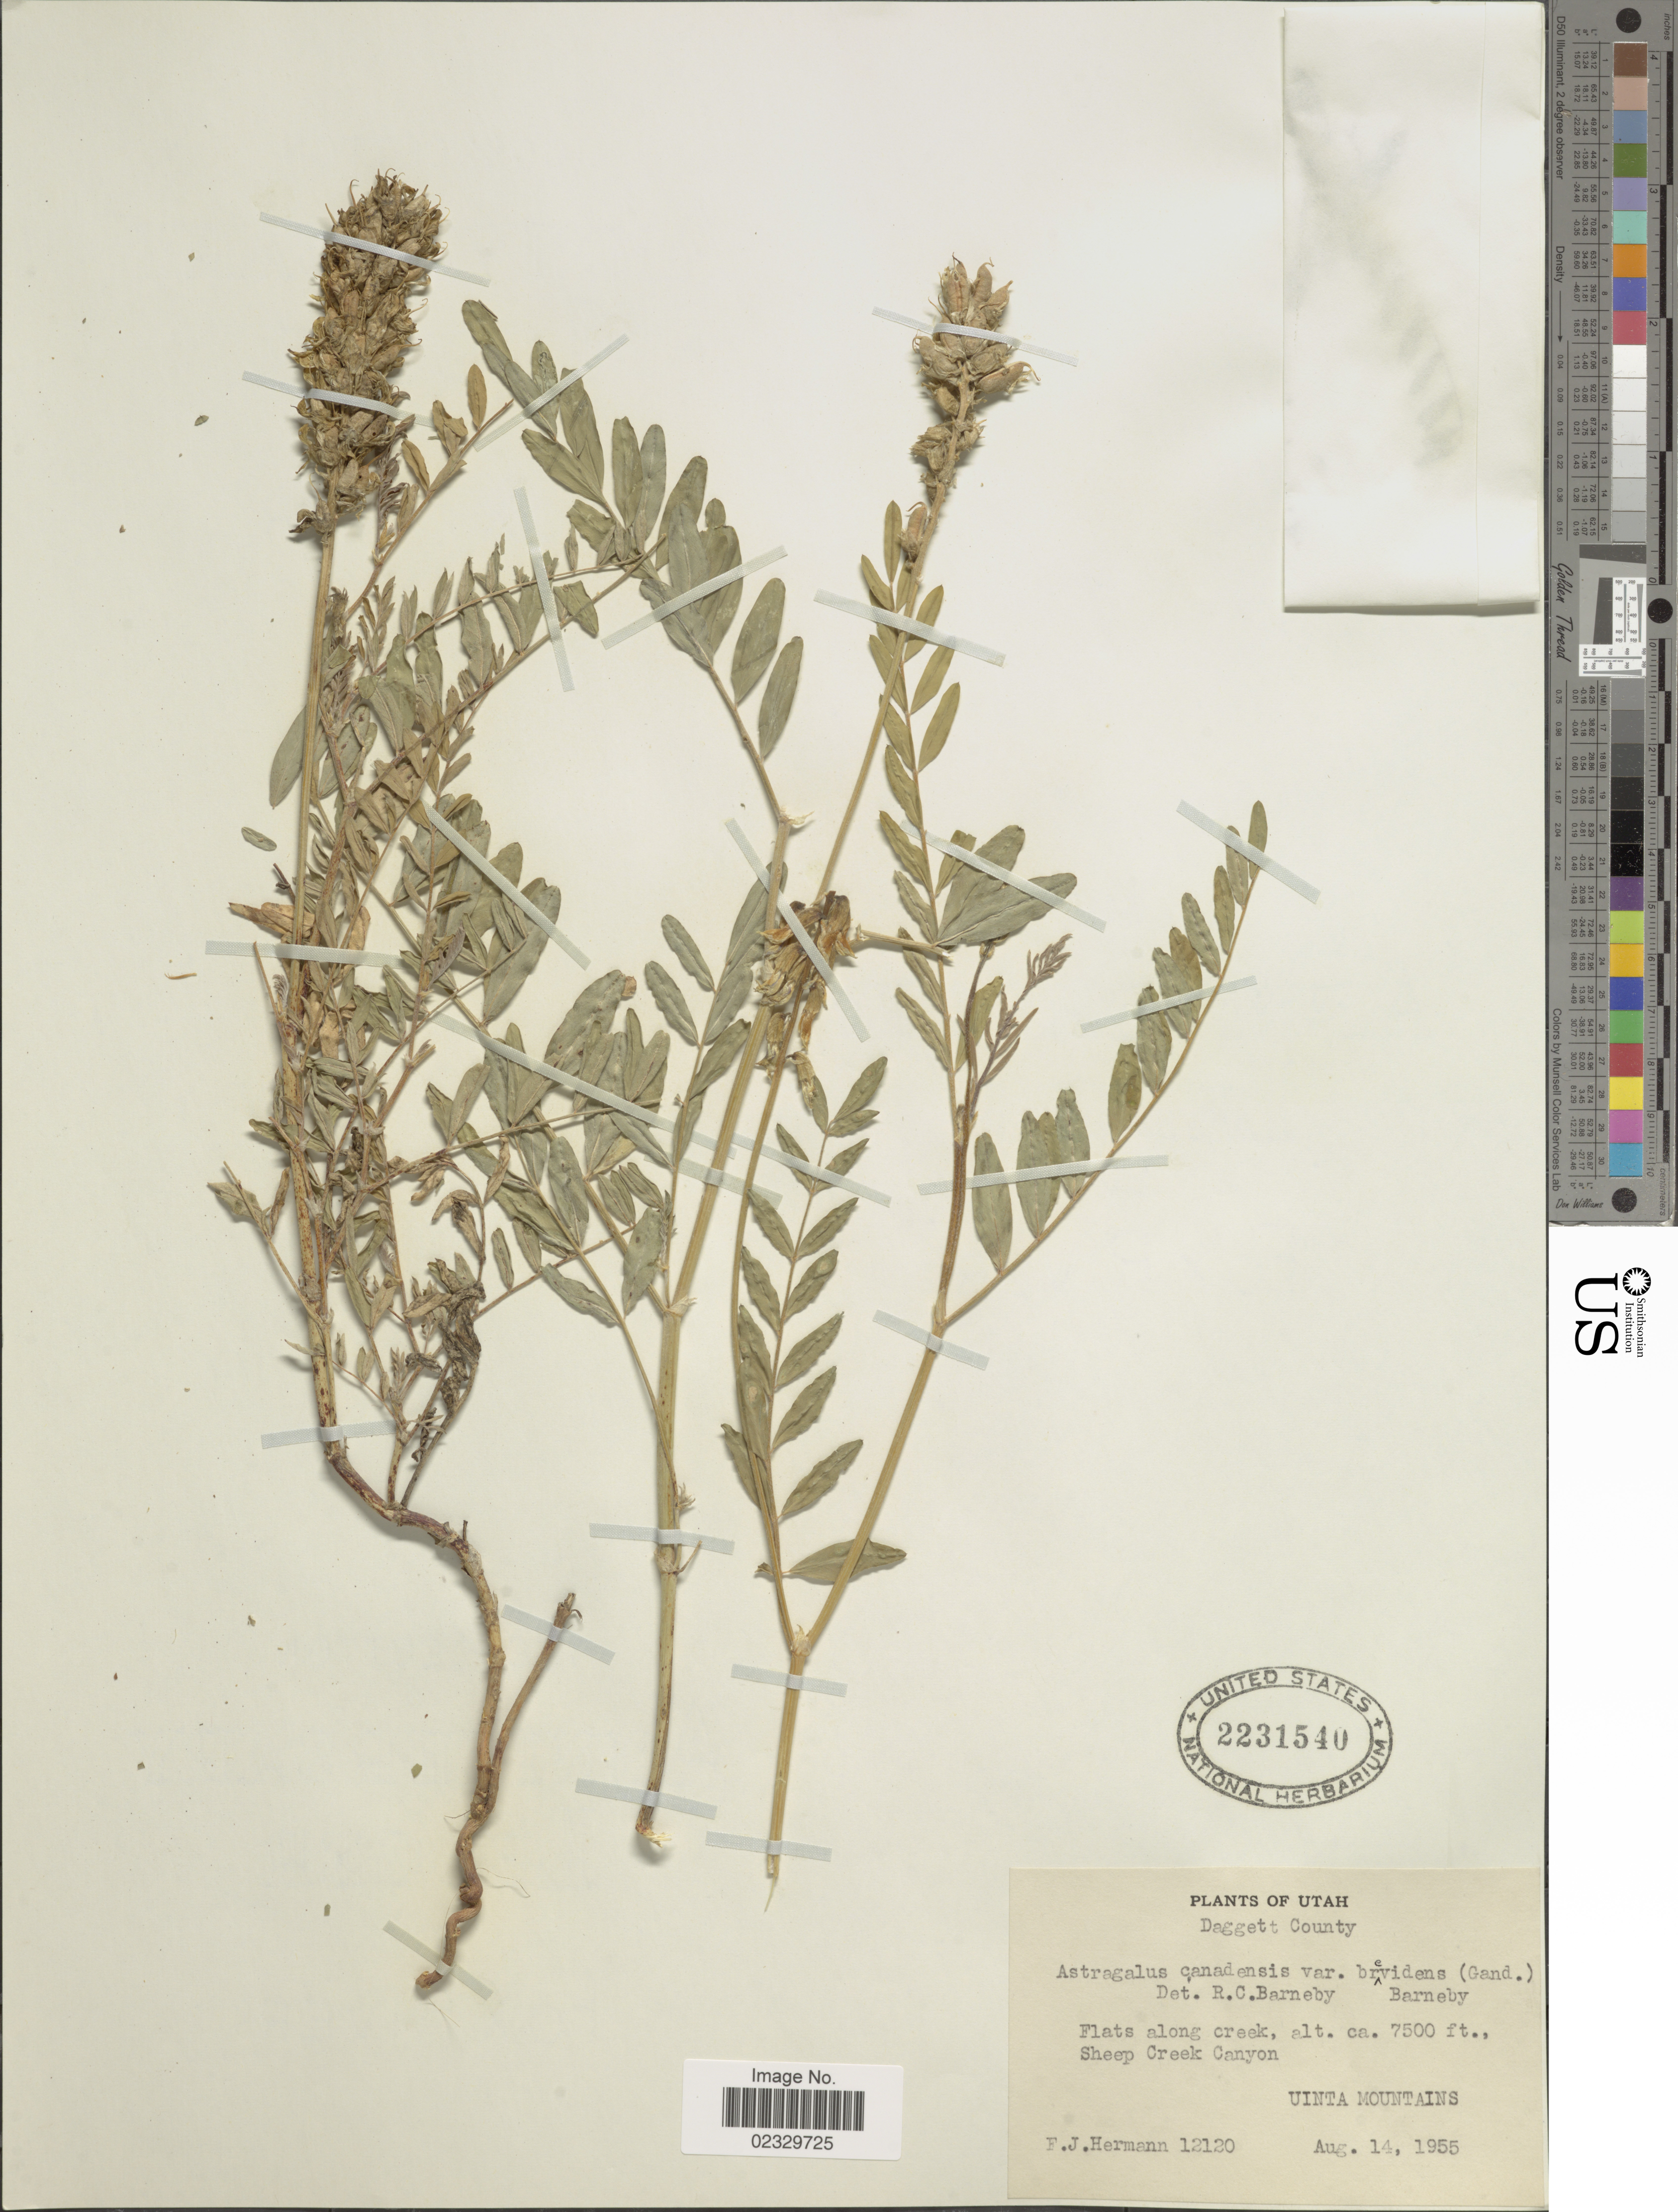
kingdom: Plantae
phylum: Tracheophyta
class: Magnoliopsida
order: Fabales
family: Fabaceae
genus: Astragalus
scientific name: Astragalus canadensis var. brevidens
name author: L.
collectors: F. J. Hermann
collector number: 12120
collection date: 1955-08-14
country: United States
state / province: Utah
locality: Daggett County, Flats along creek, Sheep Creek Canyon, Uinta Mountains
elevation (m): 2286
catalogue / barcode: US 2231540